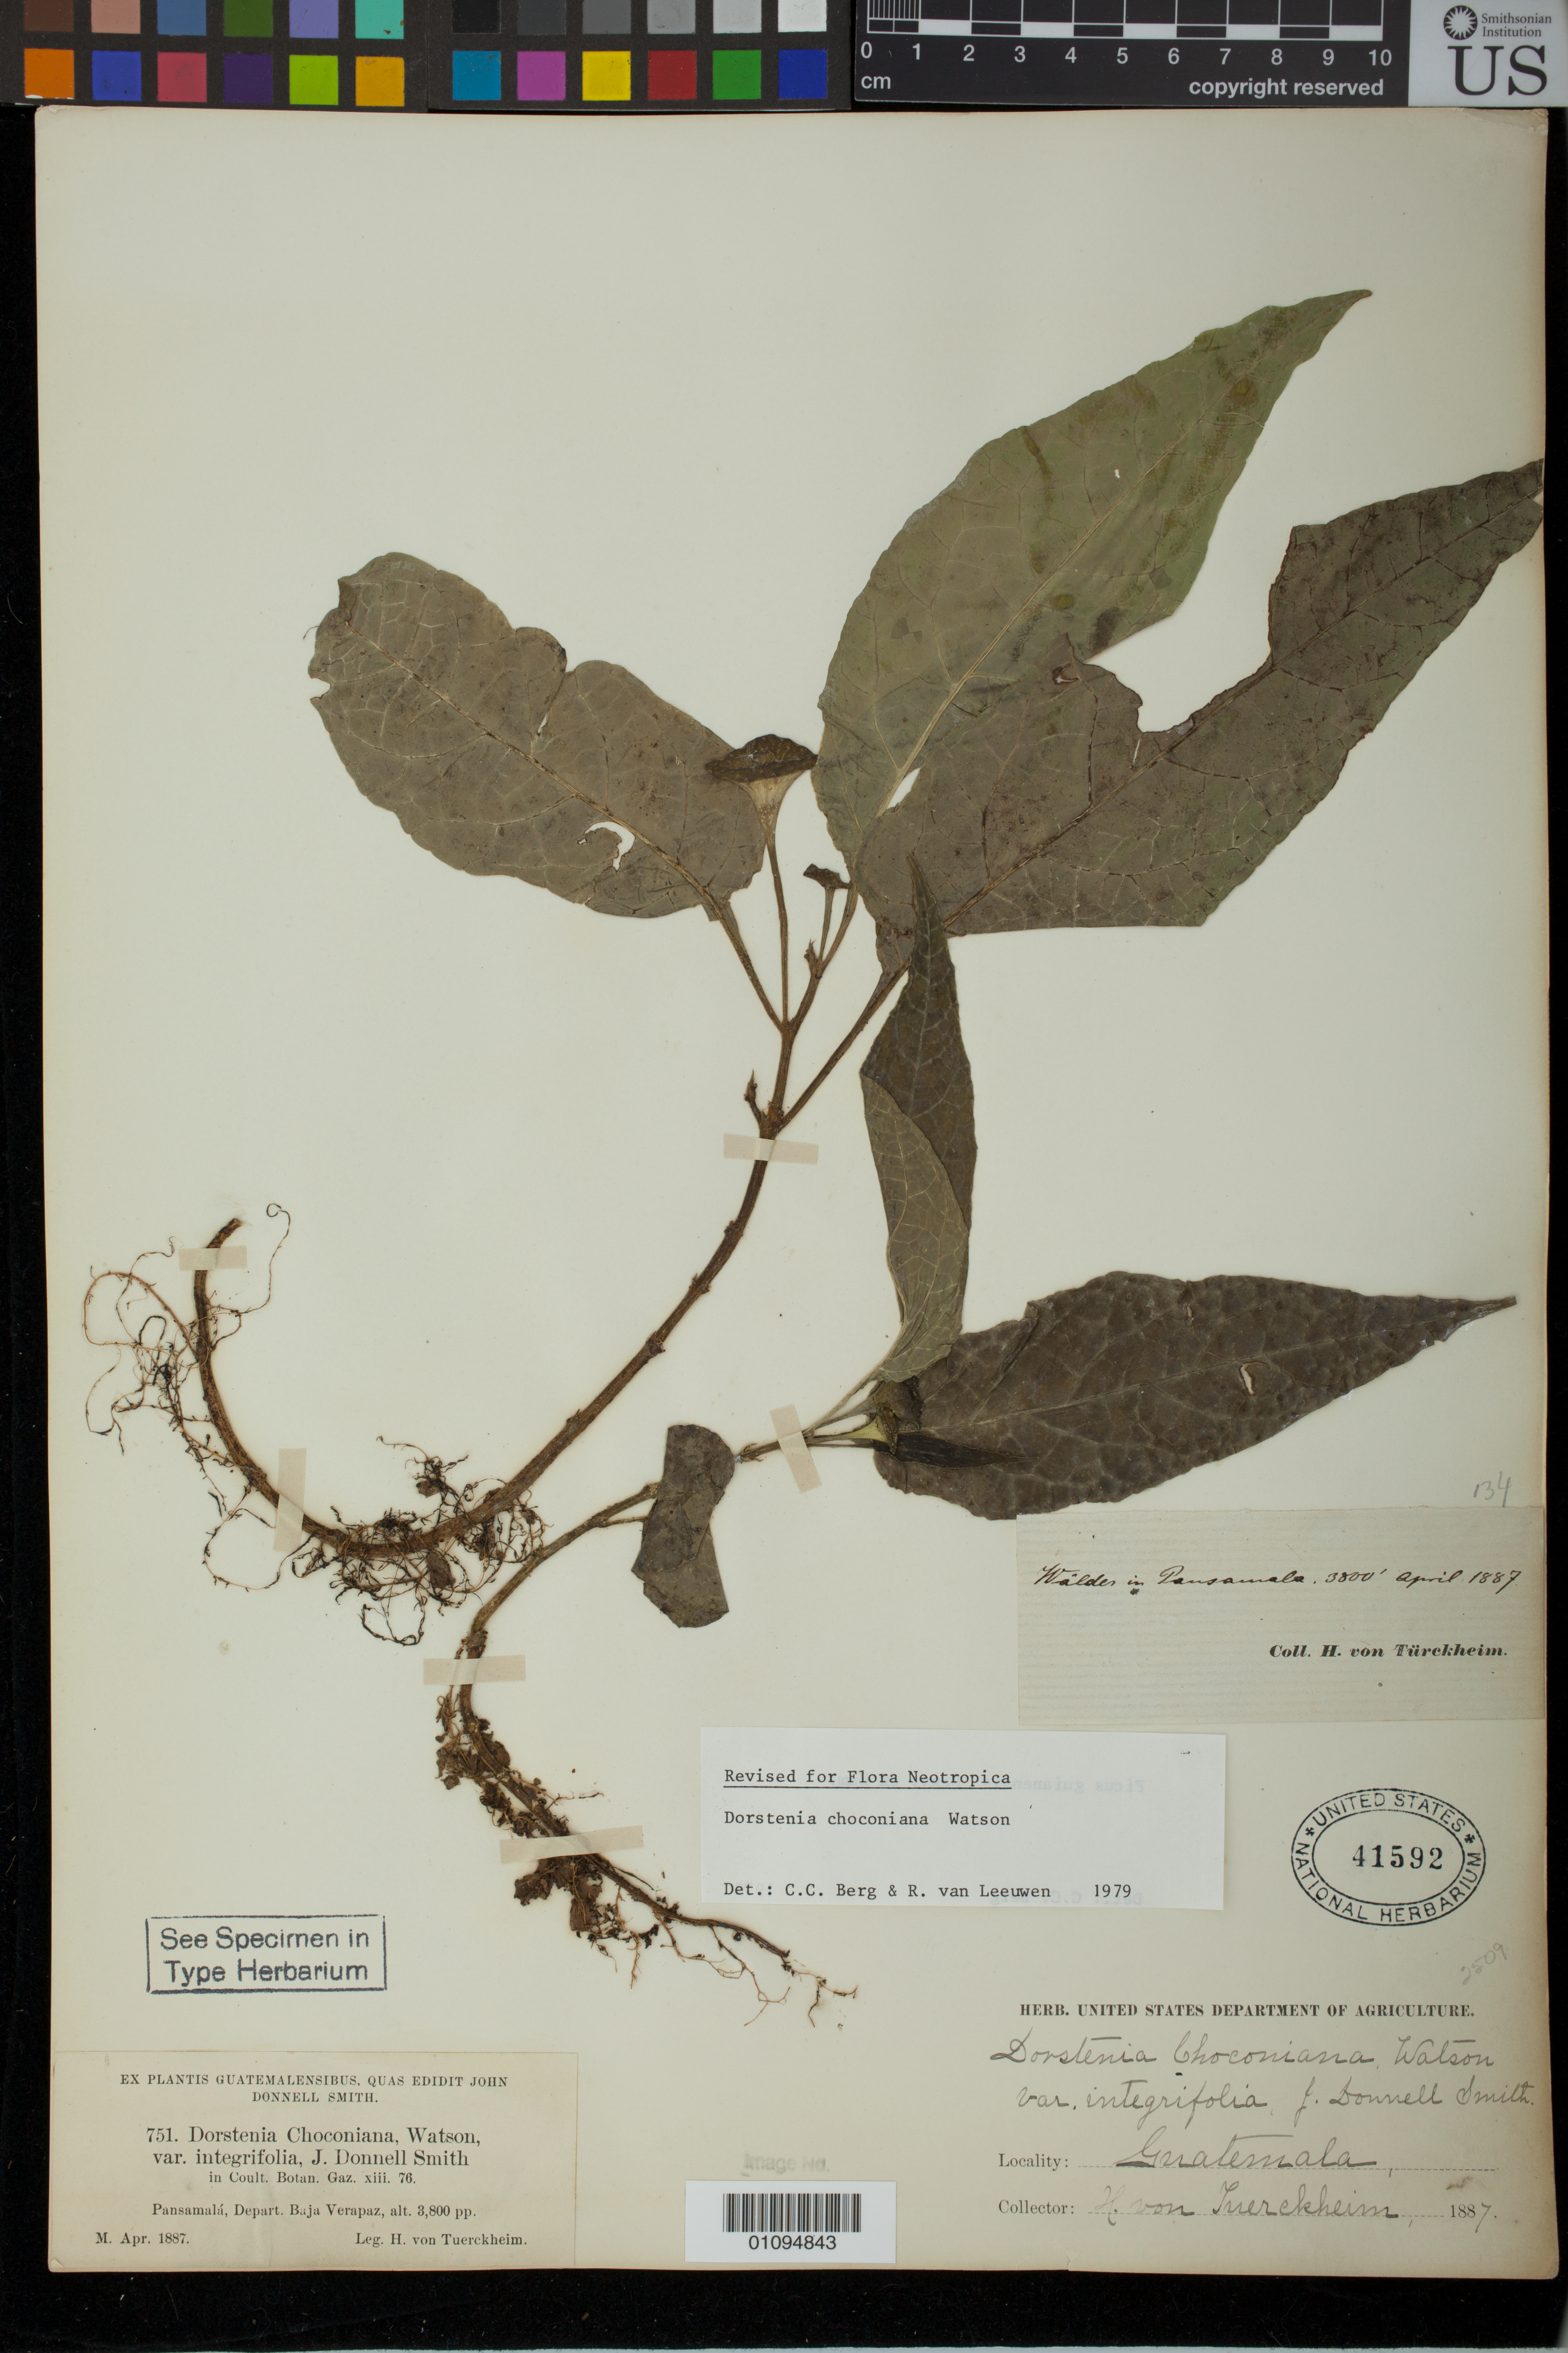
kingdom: Plantae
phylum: Tracheophyta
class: Magnoliopsida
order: Rosales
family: Moraceae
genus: Dorstenia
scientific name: Dorstenia choconiana var. integrifolia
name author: Donn. Sm.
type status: Type Collection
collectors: H. von Türckheim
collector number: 751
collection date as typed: Apr 1887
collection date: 1887-04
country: Guatemala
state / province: Alta Verapaz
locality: Pansamalá.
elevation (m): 1158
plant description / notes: See BC 00089812; neither this specimen nor BC 00089812 has 'Sep 1886' in the date.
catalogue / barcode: US 41592